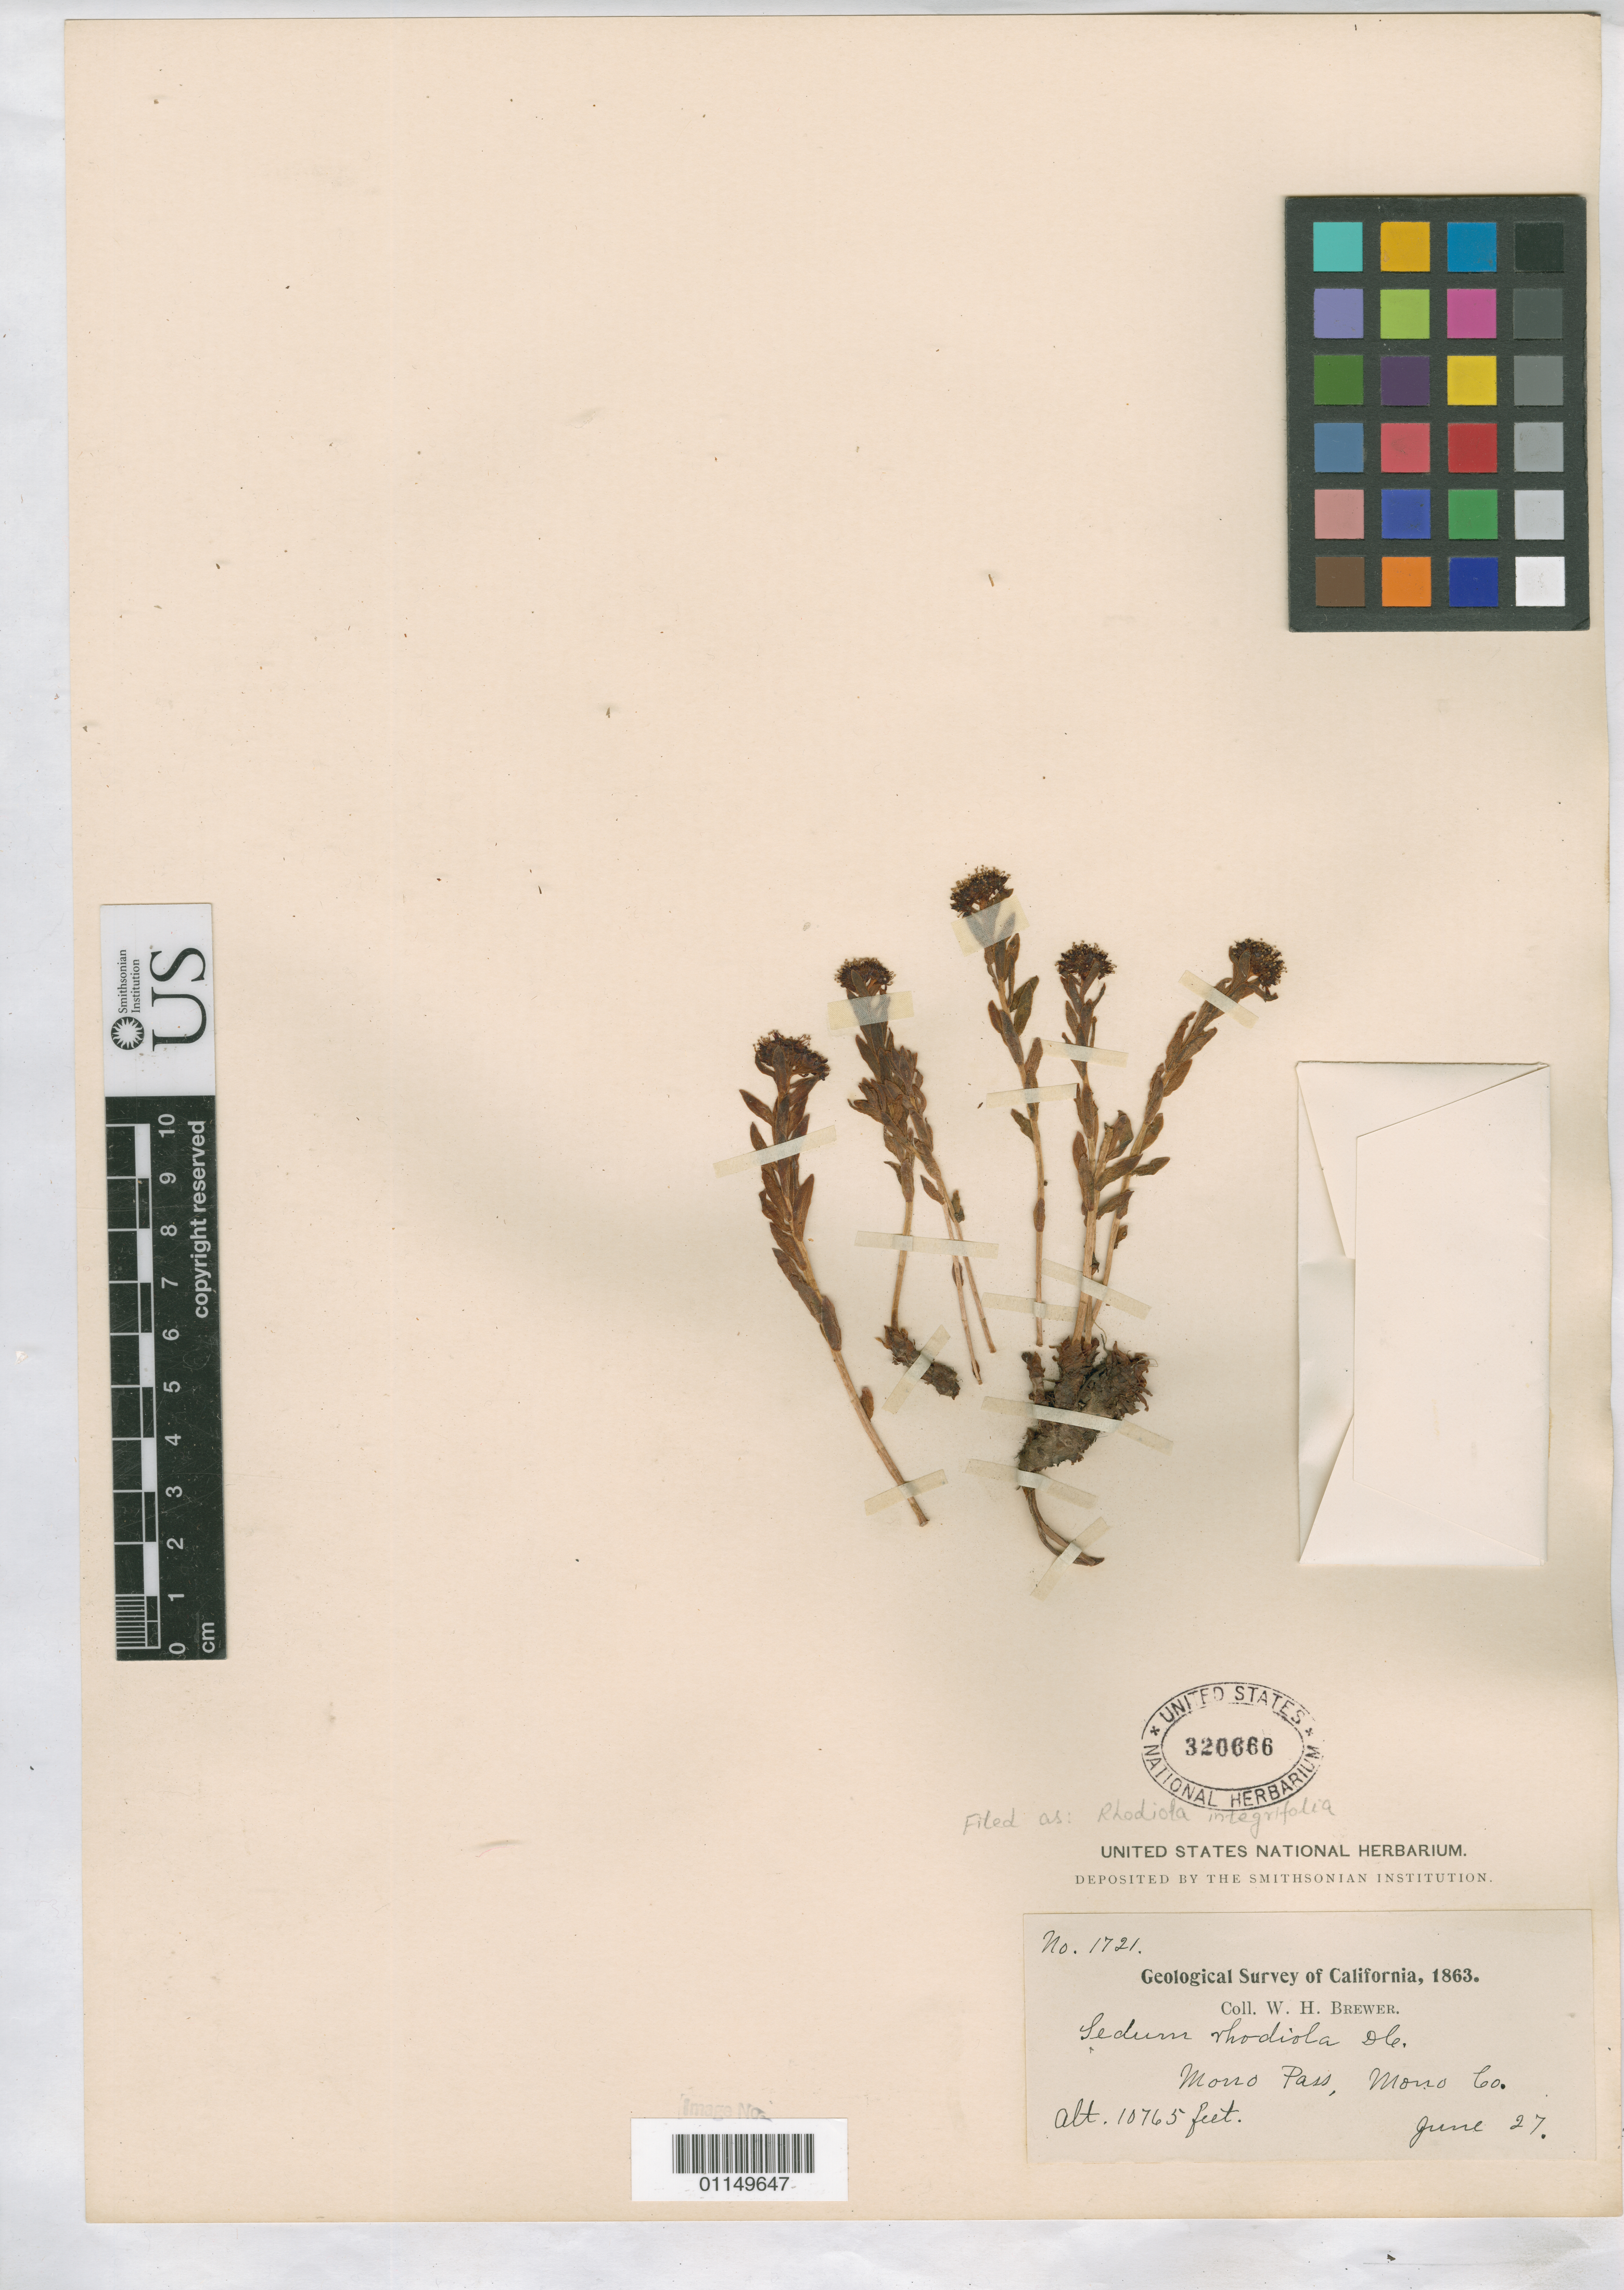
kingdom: Plantae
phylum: Tracheophyta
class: Magnoliopsida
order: Saxifragales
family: Crassulaceae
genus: Rhodiola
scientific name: Rhodiola integrifolia subsp. integrifolia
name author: Raf.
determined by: Strong, Mark T., (BOT), Smithsonian Institution - National Museum of Natural History (UNITED STATES)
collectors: W. H. Brewer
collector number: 1721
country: United States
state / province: California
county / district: Mono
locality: Mono Pass.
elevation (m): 3281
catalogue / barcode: US 320666